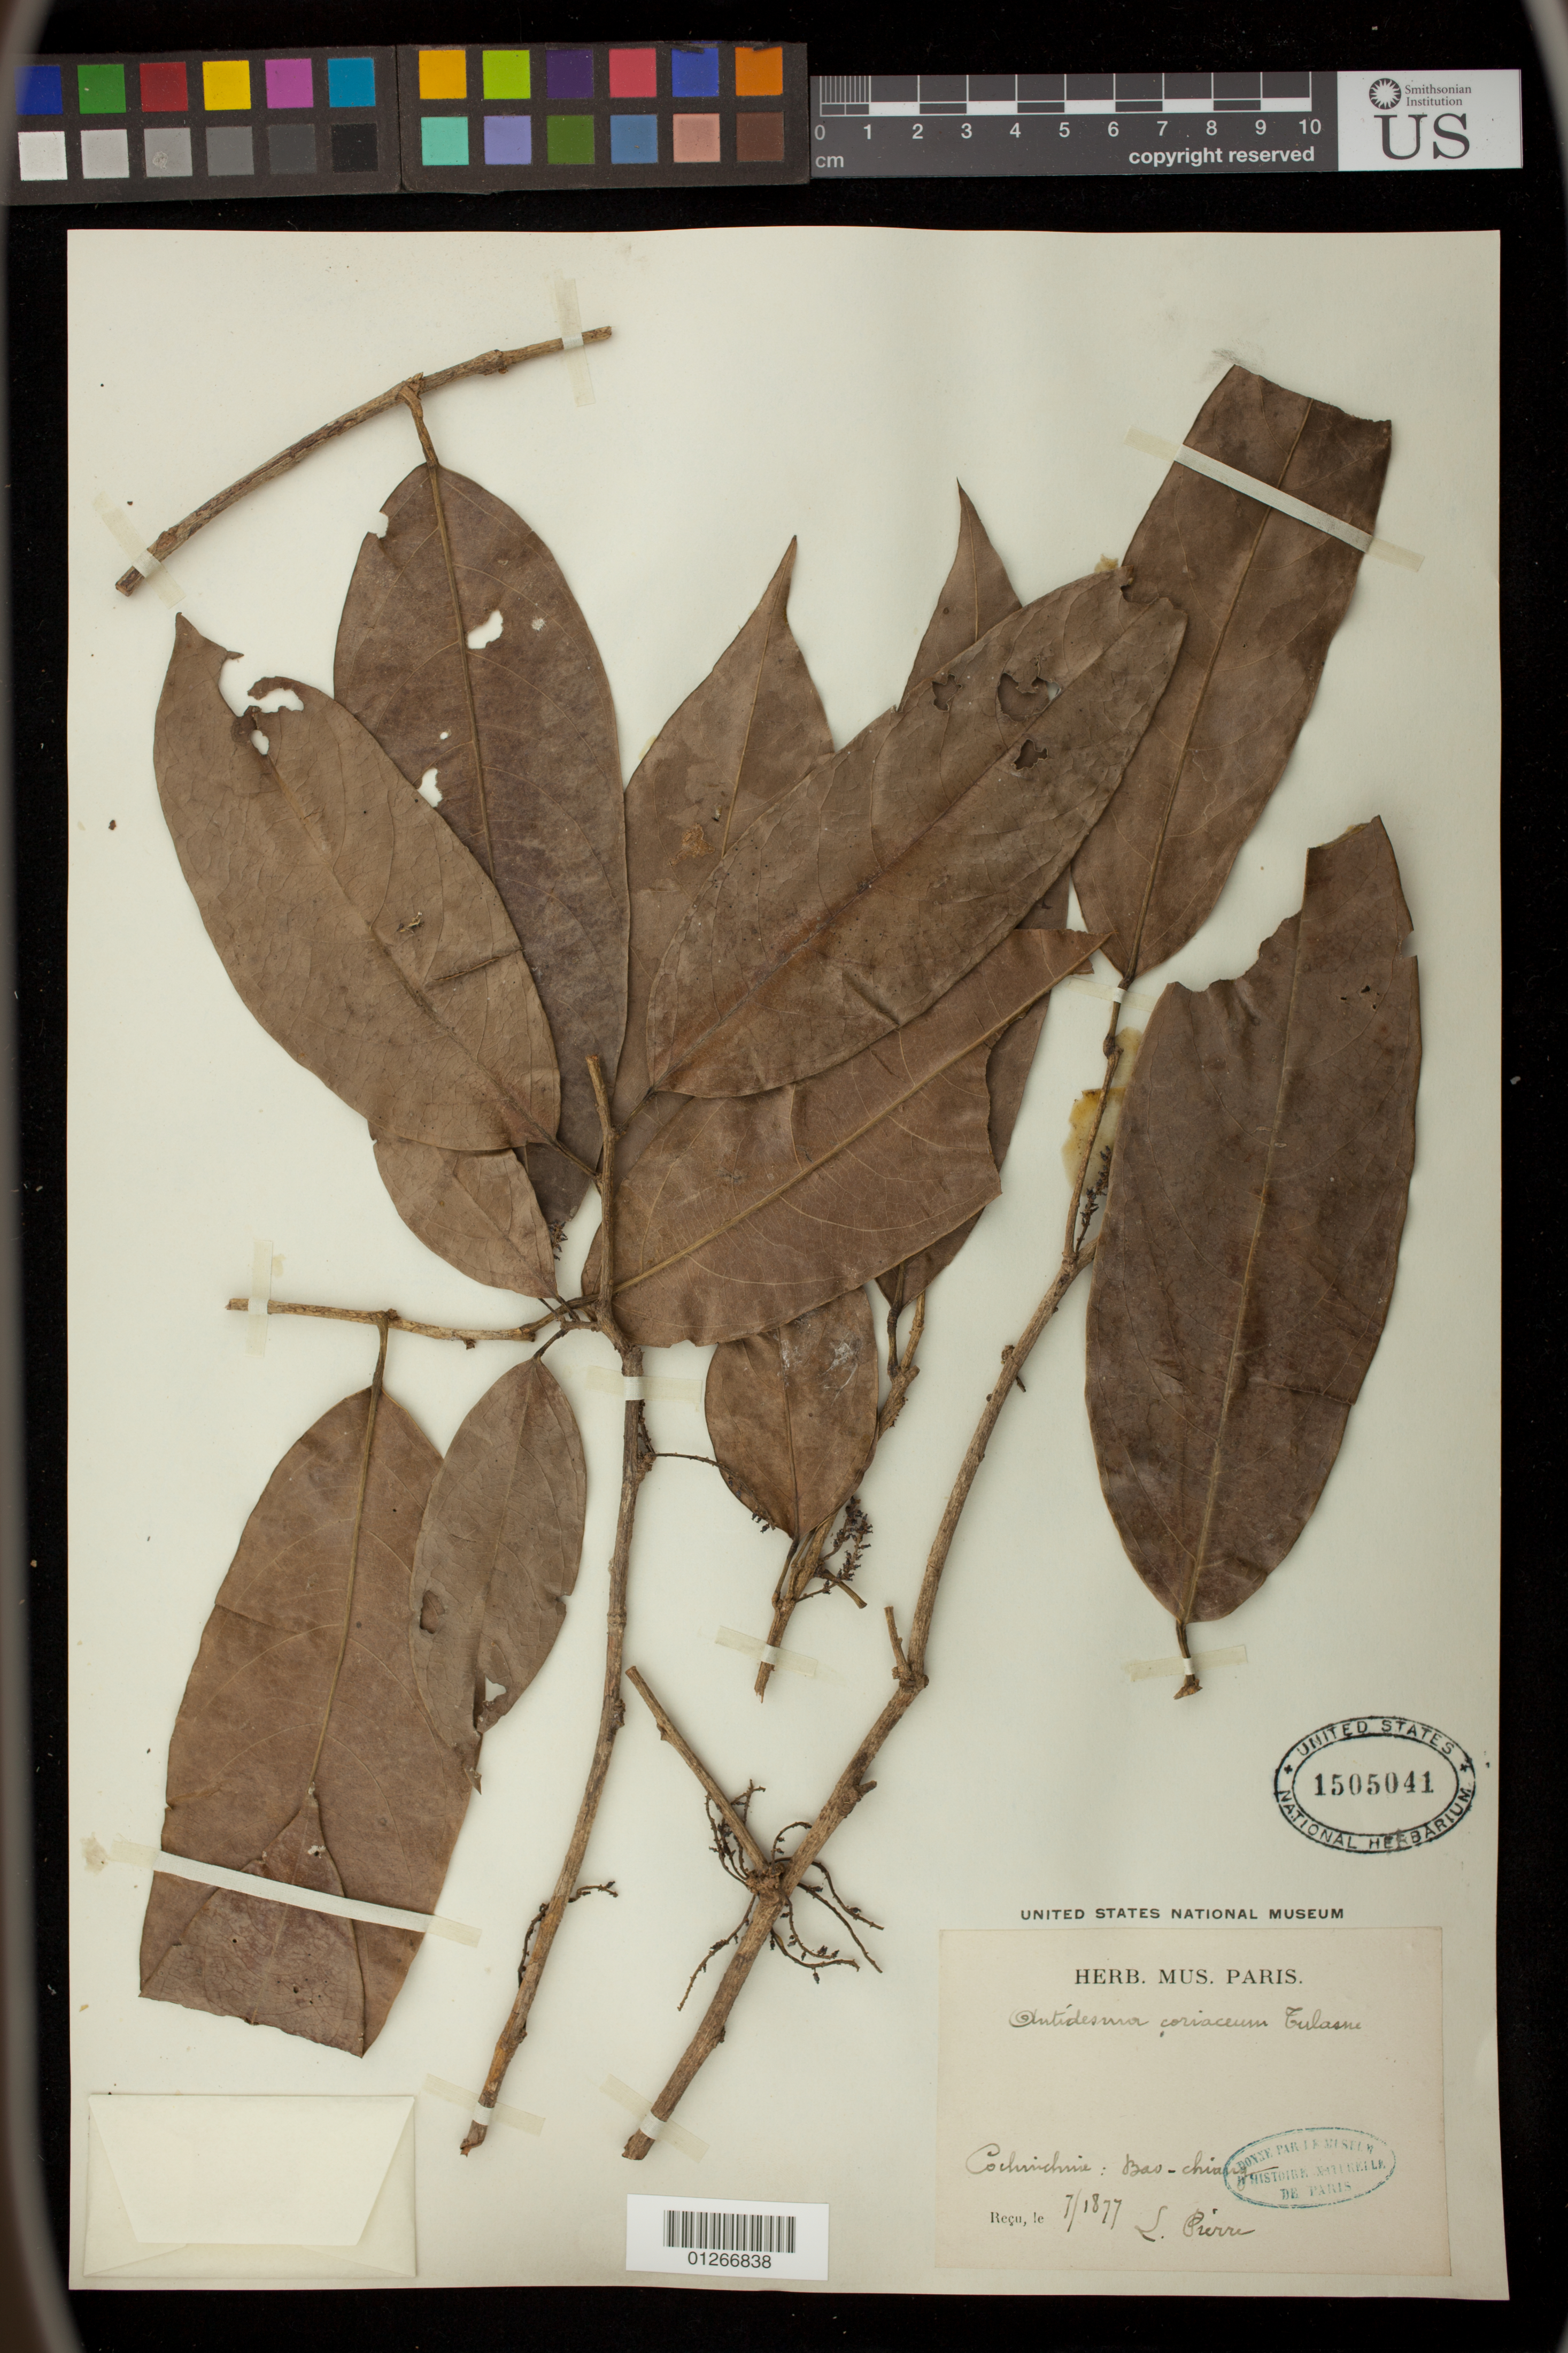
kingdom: Plantae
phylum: Tracheophyta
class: Magnoliopsida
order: Malpighiales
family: Phyllanthaceae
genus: Antidesma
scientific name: Antidesma coriaceum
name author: Tul.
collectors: L. Pierre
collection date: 1877-07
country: Vietnam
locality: Cochinchine: Bao-chiang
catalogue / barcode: US 1505041